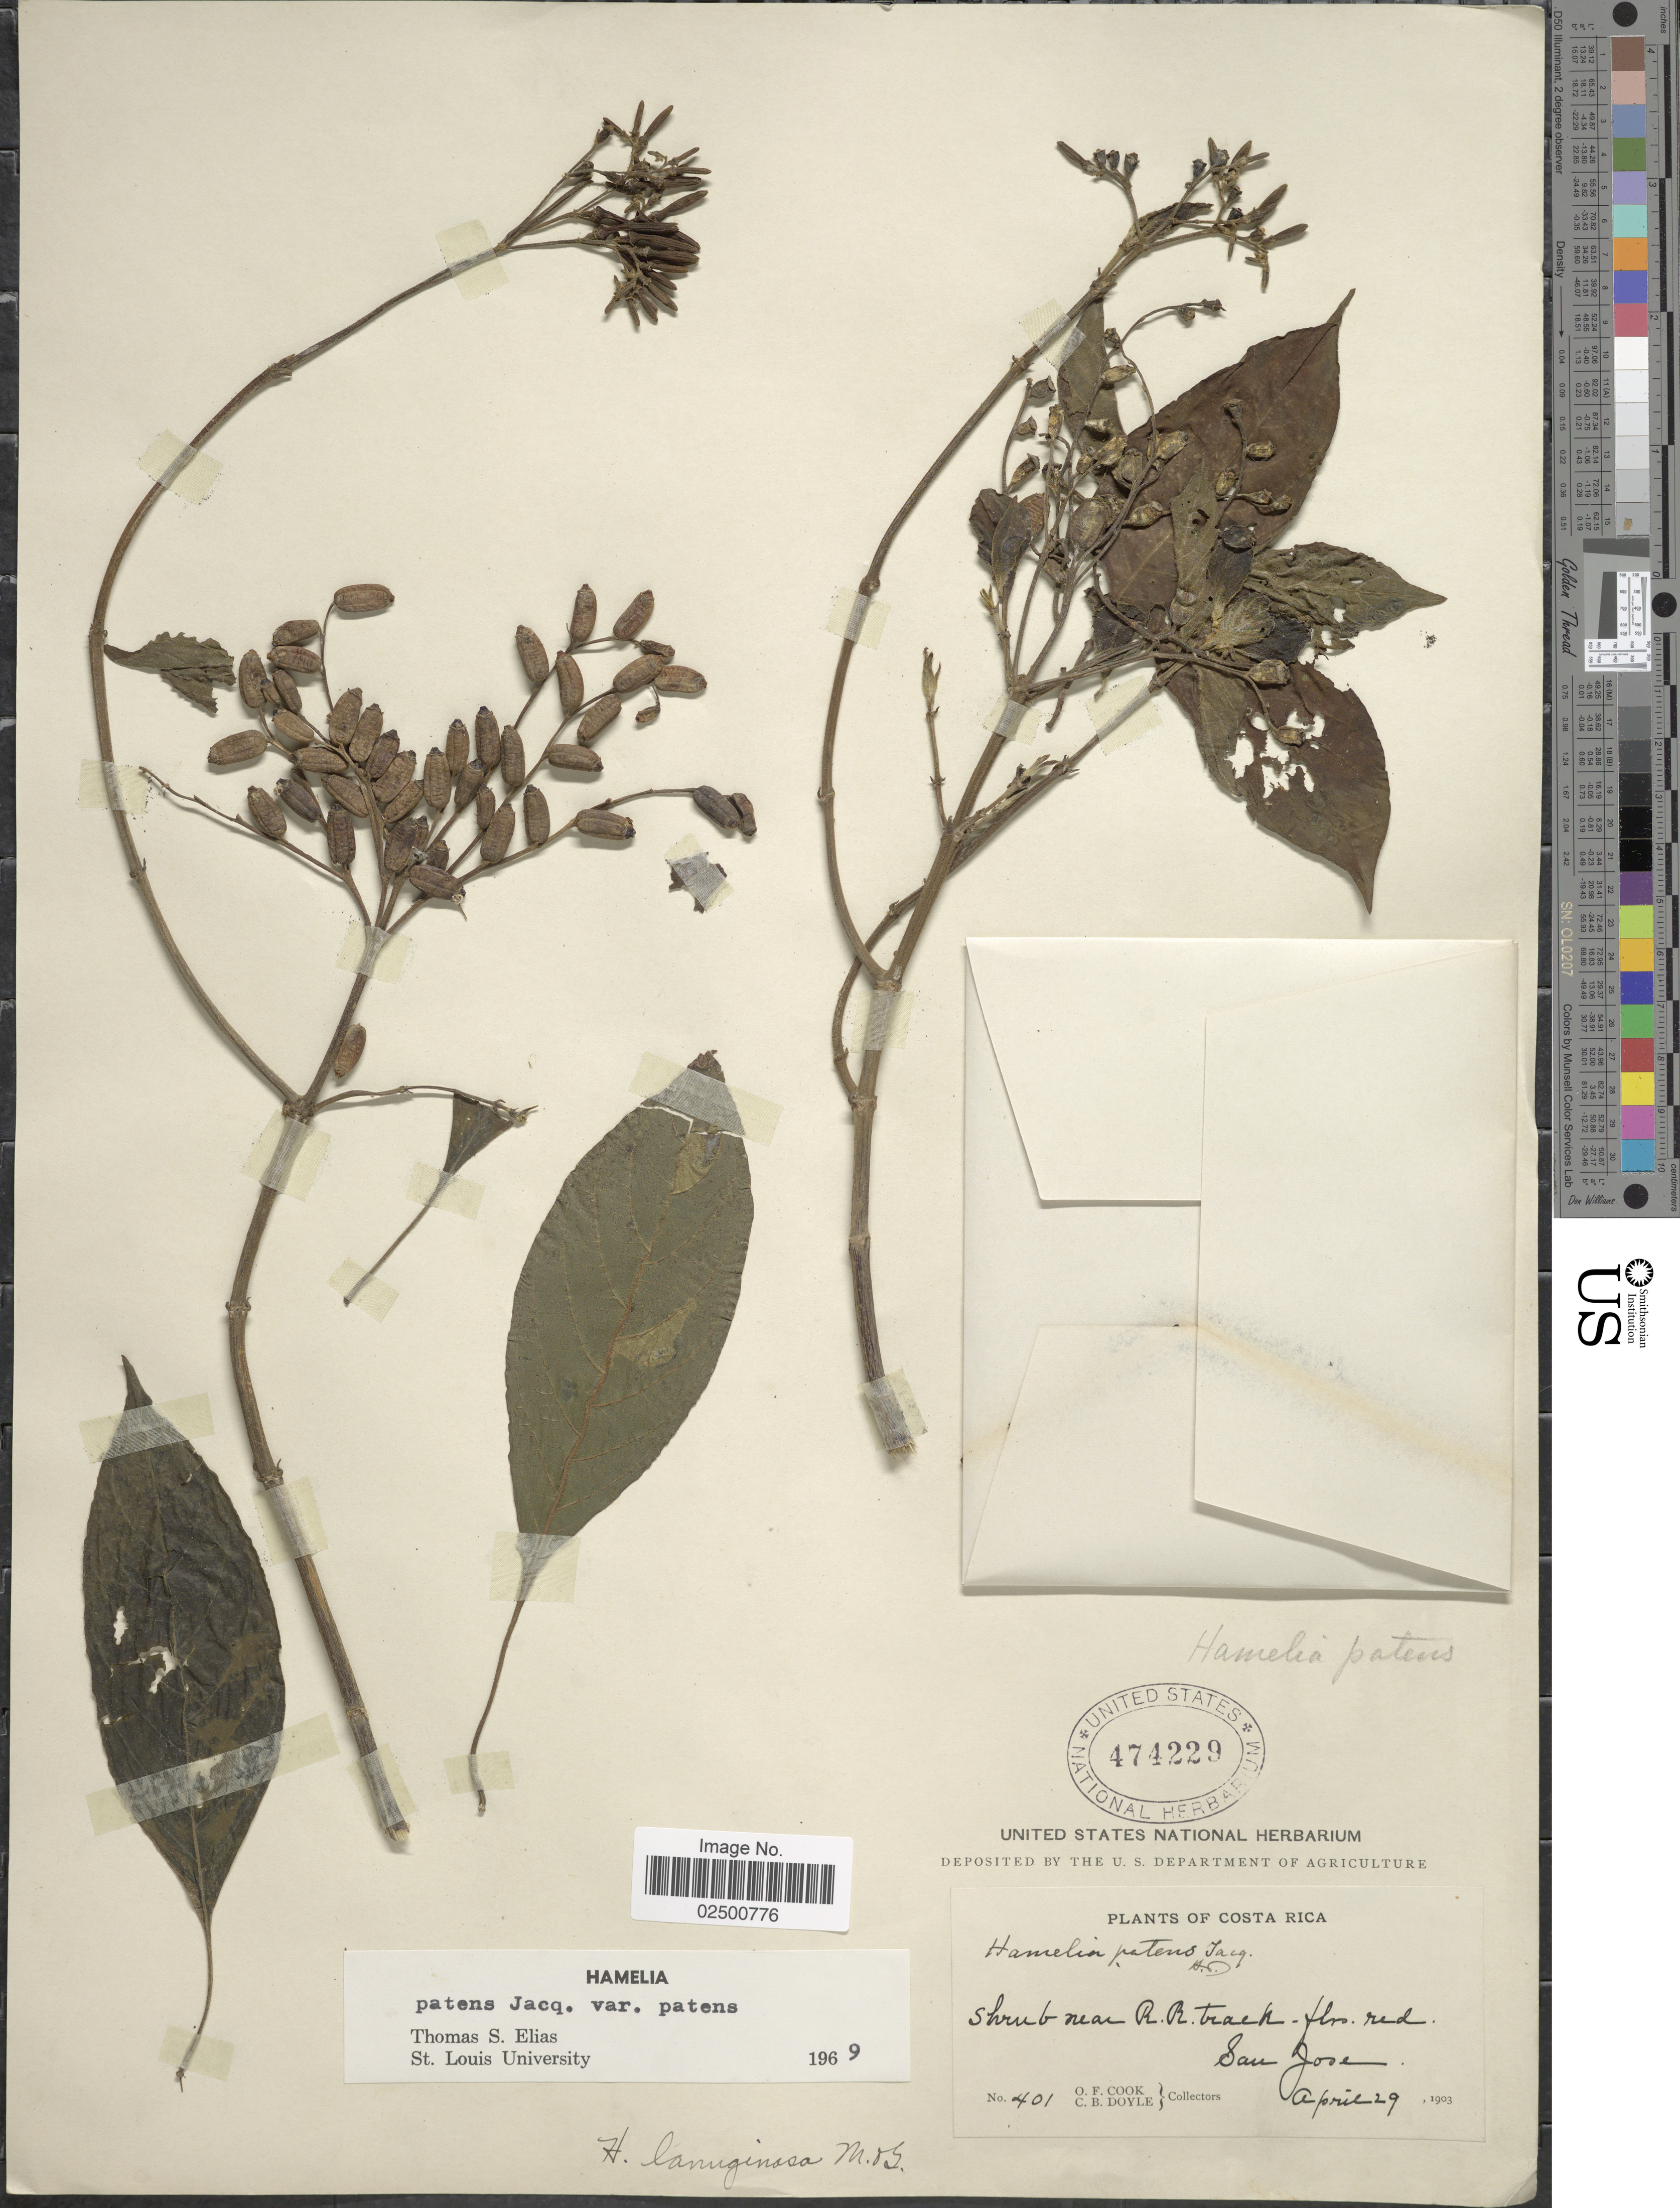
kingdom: Plantae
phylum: Tracheophyta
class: Magnoliopsida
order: Gentianales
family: Rubiaceae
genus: Hamelia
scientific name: Hamelia patens var. patens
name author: Jacq.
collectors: O. F. Cook & C. Doyle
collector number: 401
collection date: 1903-04-29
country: Costa Rica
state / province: San José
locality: Shrub near R.R. track - San José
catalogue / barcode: US 474229